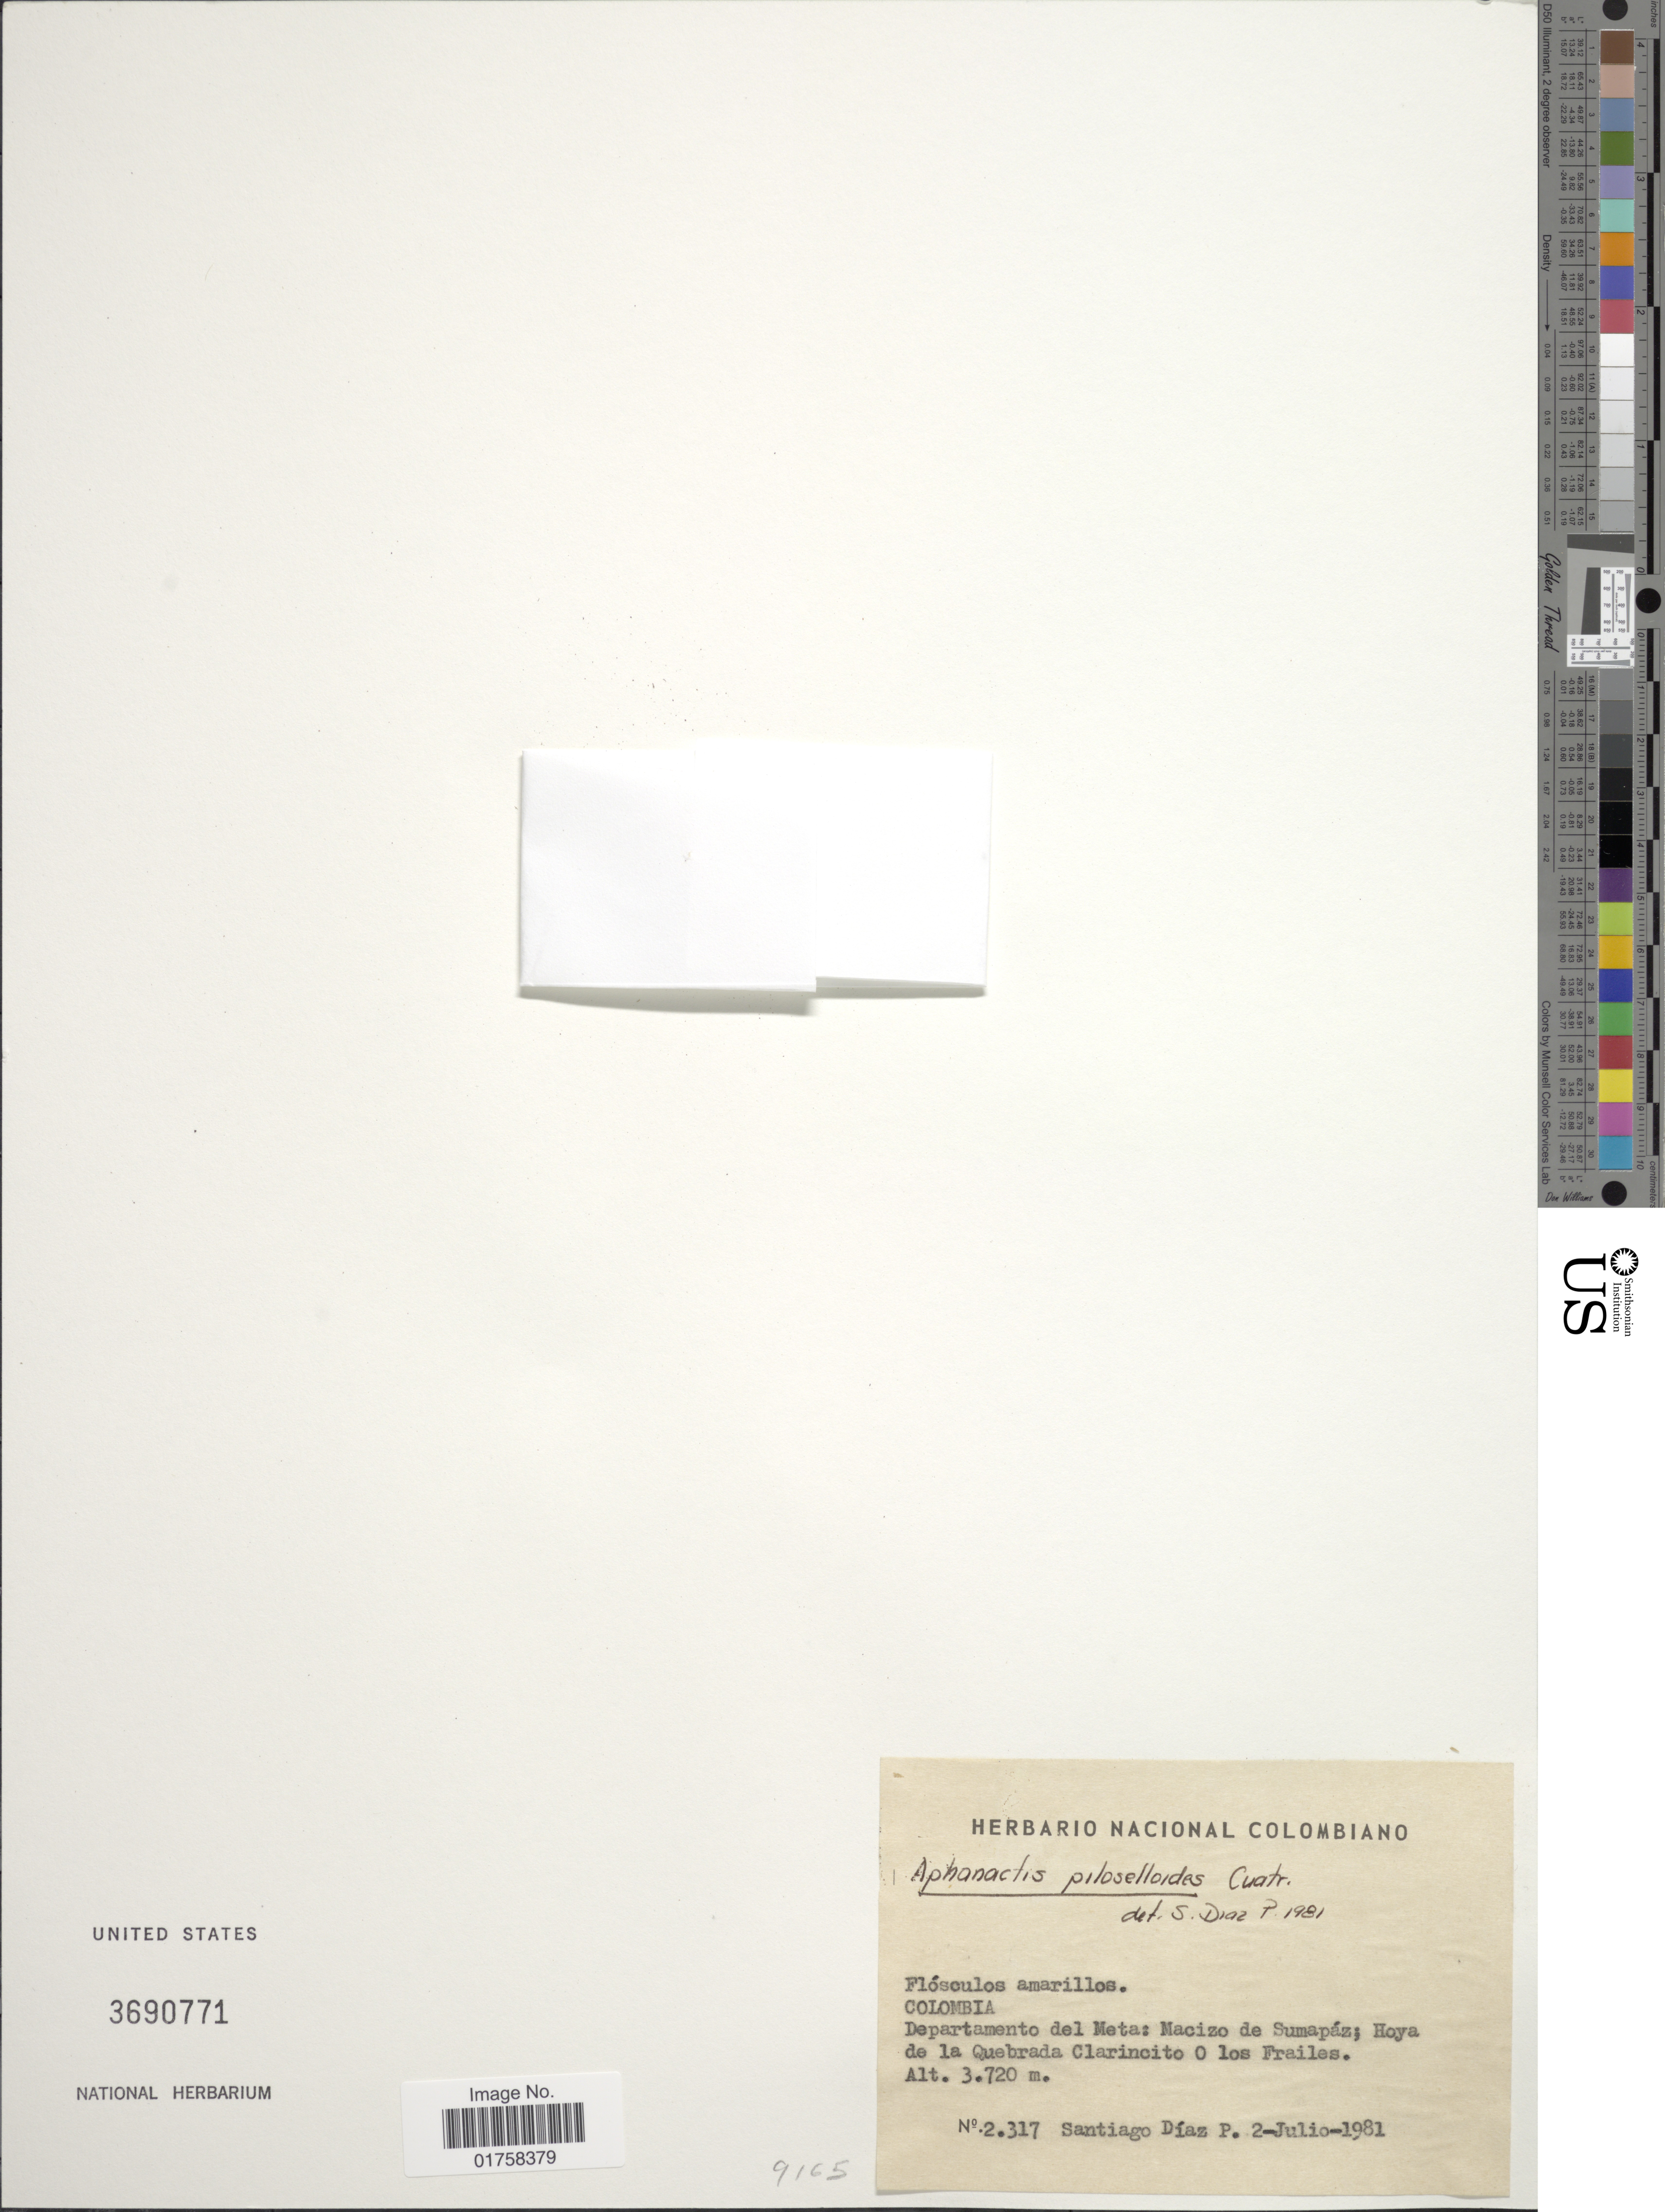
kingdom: Plantae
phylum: Tracheophyta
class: Magnoliopsida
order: Asterales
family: Asteraceae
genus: Aphanactis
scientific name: Aphanactis piloselloides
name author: Cuatrec.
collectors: S. Díaz Píedrahíta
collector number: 2317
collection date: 1981-07-02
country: Colombia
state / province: Meta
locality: Colombia. Departamento del Meta: Macizo de Sumapaz; hoya de la Quebrada Clarincito 0 los Frailes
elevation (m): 3720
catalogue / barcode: US 3690771